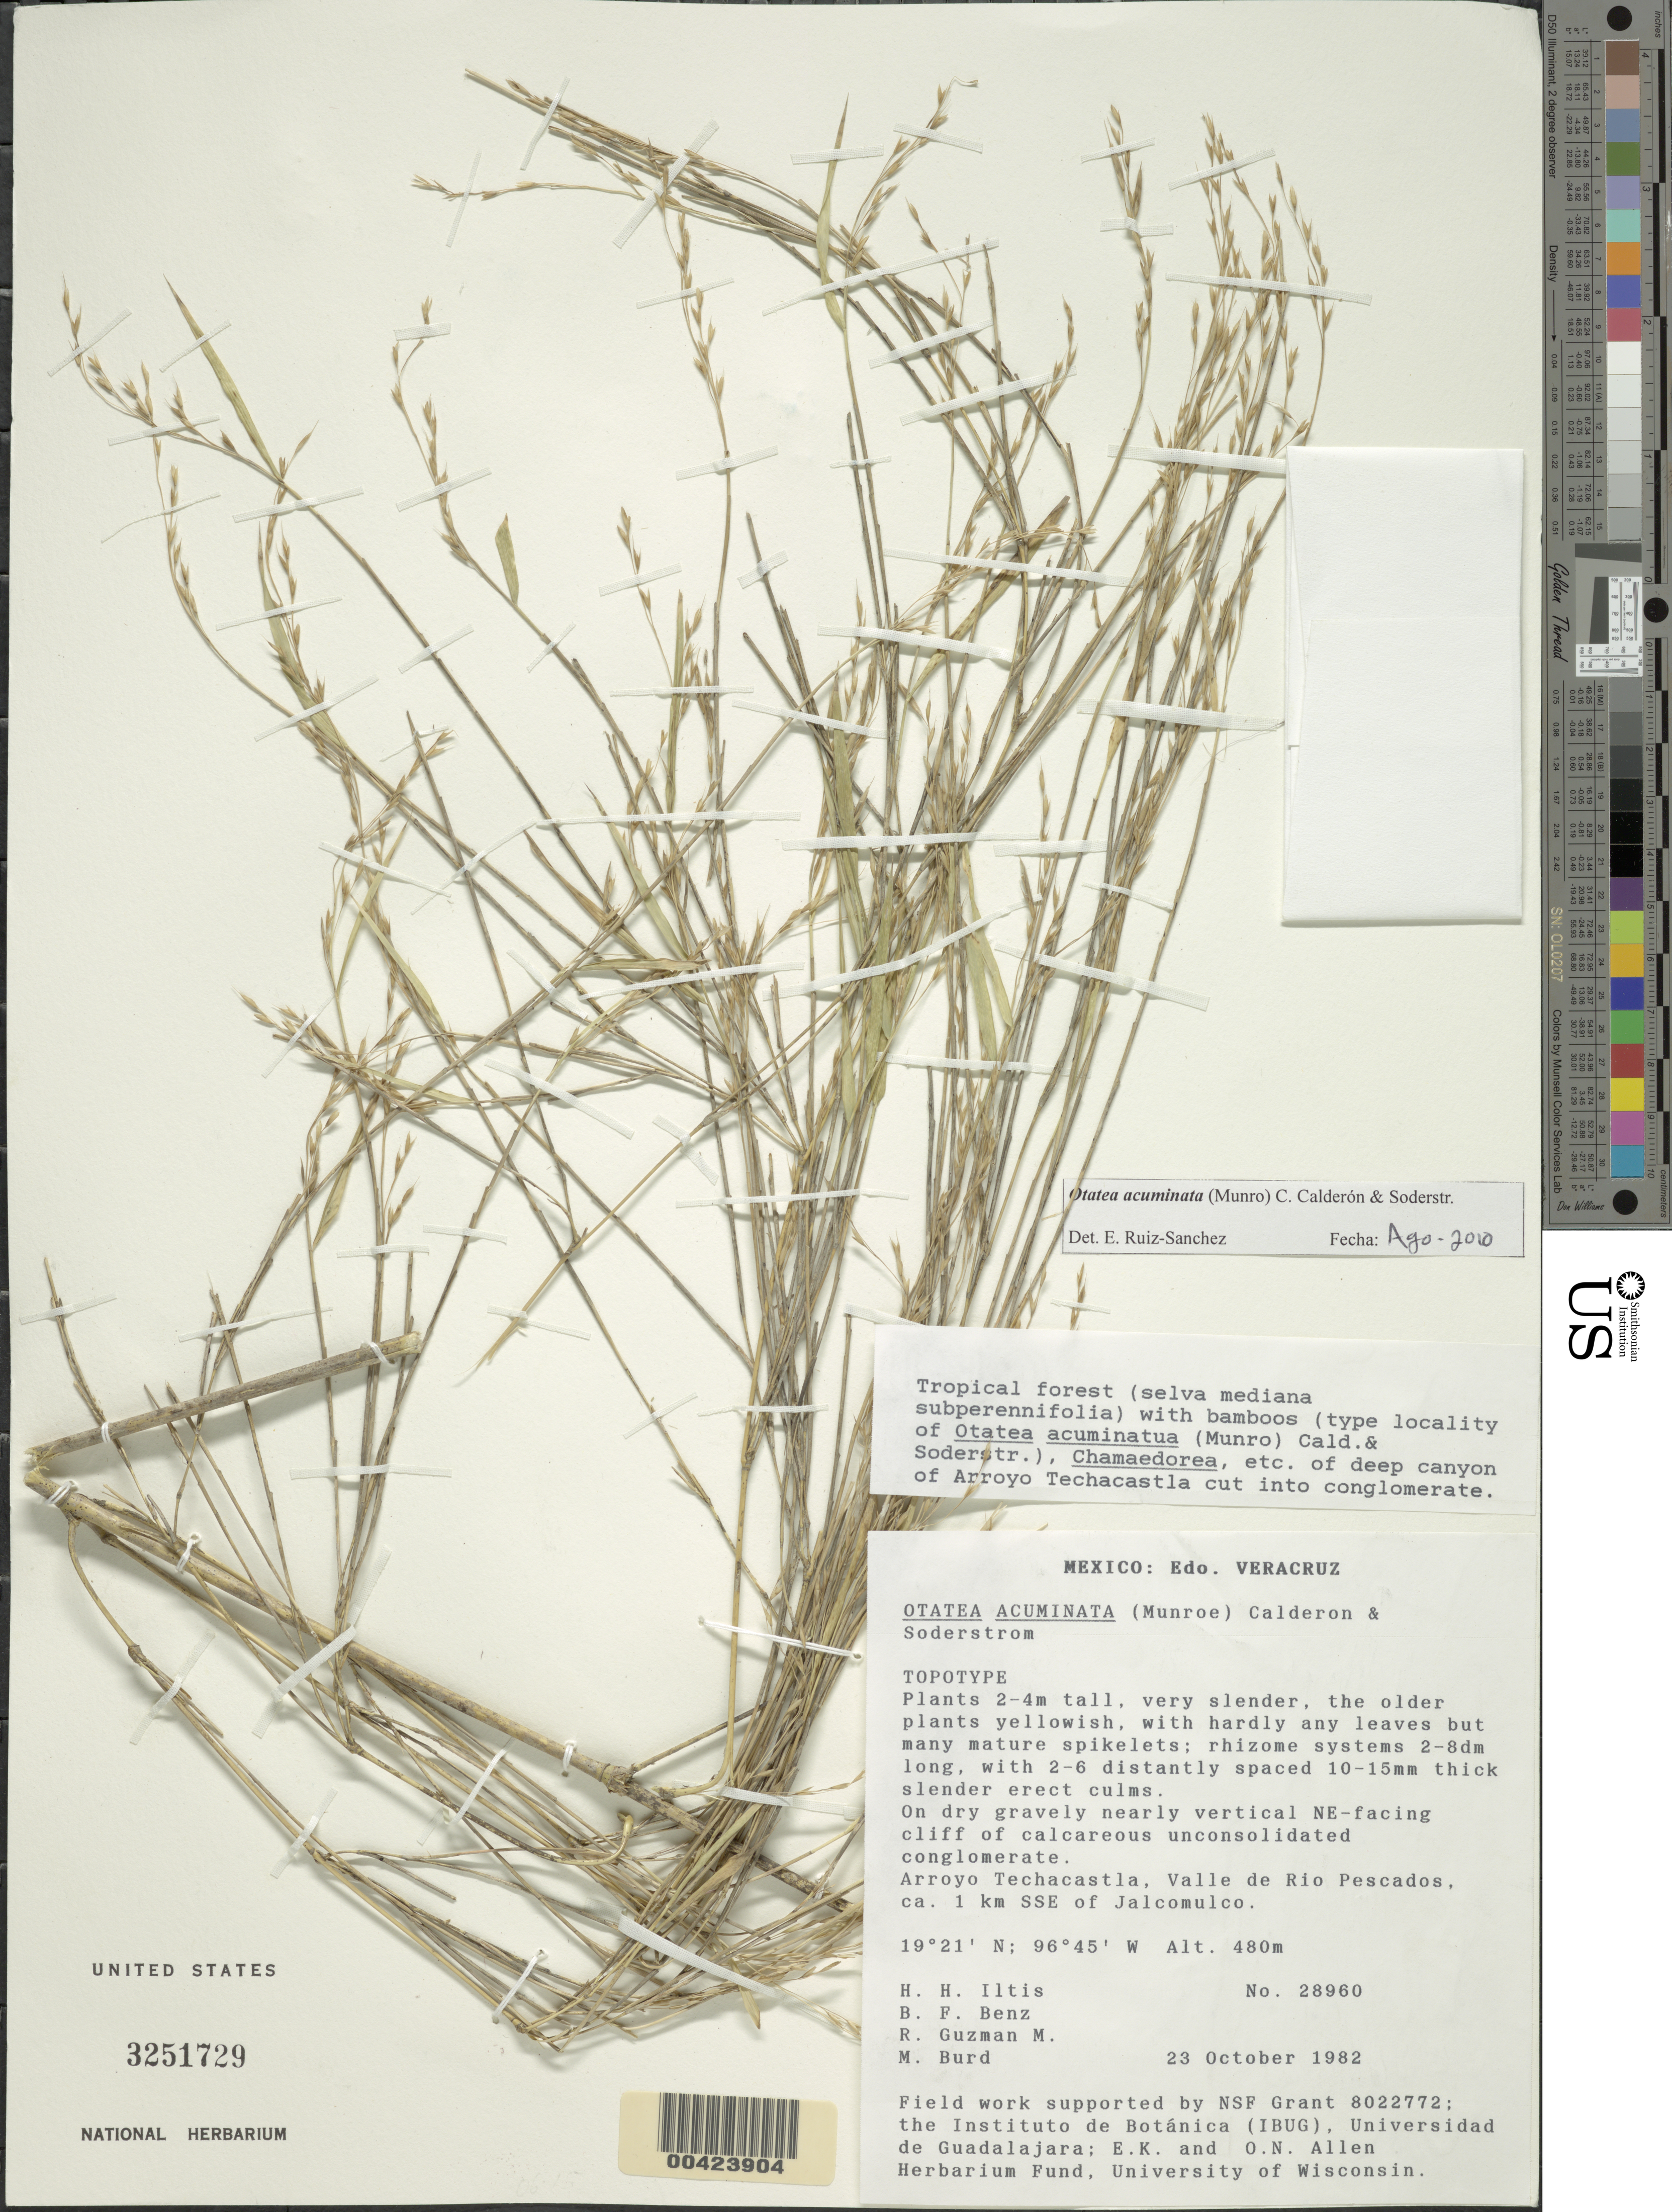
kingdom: Plantae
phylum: Tracheophyta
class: Liliopsida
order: Poales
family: Poaceae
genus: Otatea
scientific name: Otatea acuminata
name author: (Munro) C. E. Calderón & Soderstr.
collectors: H. H. Iltis, B. F. Benz, R. Guzman-M. & M. Burd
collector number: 28960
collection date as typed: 23 Oct 1982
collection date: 1982-10-23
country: Mexico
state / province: Veracruz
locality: Arroyo Techacastla, Valle de Rio Pescados, ca. 1 km SSE of Jalcomulco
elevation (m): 480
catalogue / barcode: US 3251729